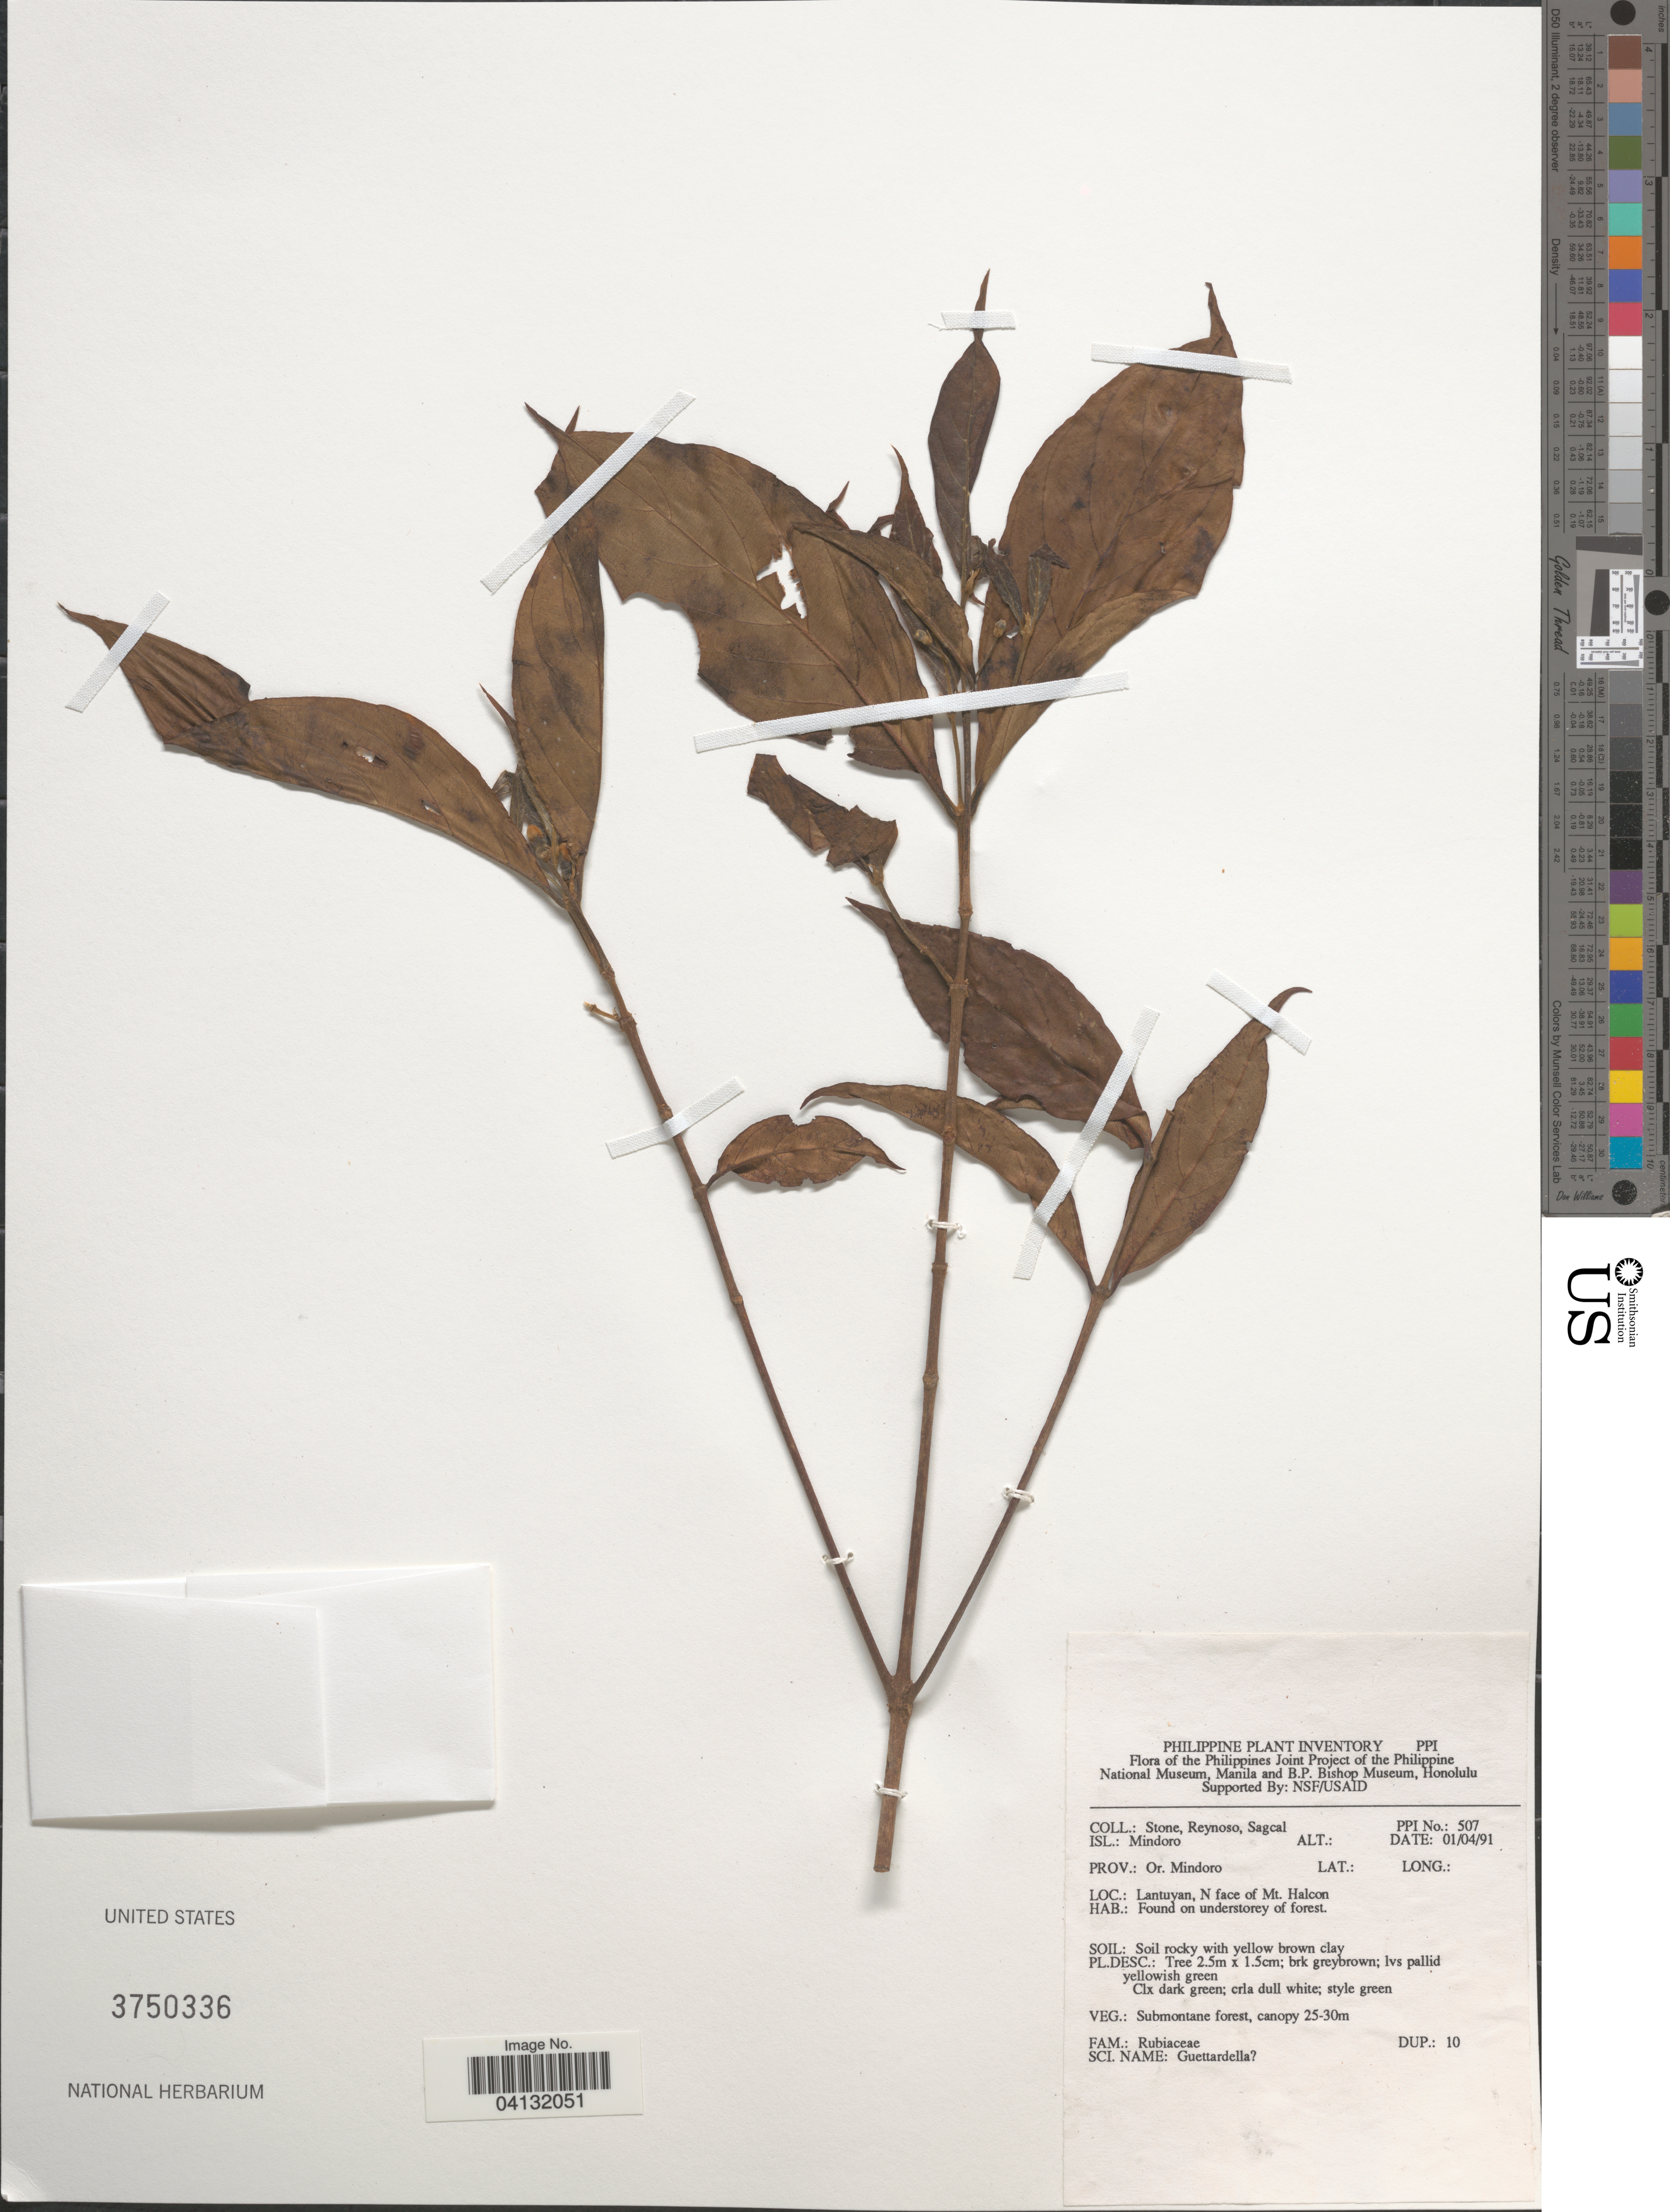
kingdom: Plantae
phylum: Tracheophyta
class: Magnoliopsida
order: Gentianales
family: Rubiaceae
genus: Guettardella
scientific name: Guettardella sp.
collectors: -. Stone, E. Reynoso & E. Sagcal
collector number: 507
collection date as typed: Transcribed d/m/y: 1/4/91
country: Philippines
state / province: Mimaropa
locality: Isl.: Mindoro. Prov.: Or. Mindoro. Lantuyan, N face of Mt. Halcon.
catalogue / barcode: US 3750336